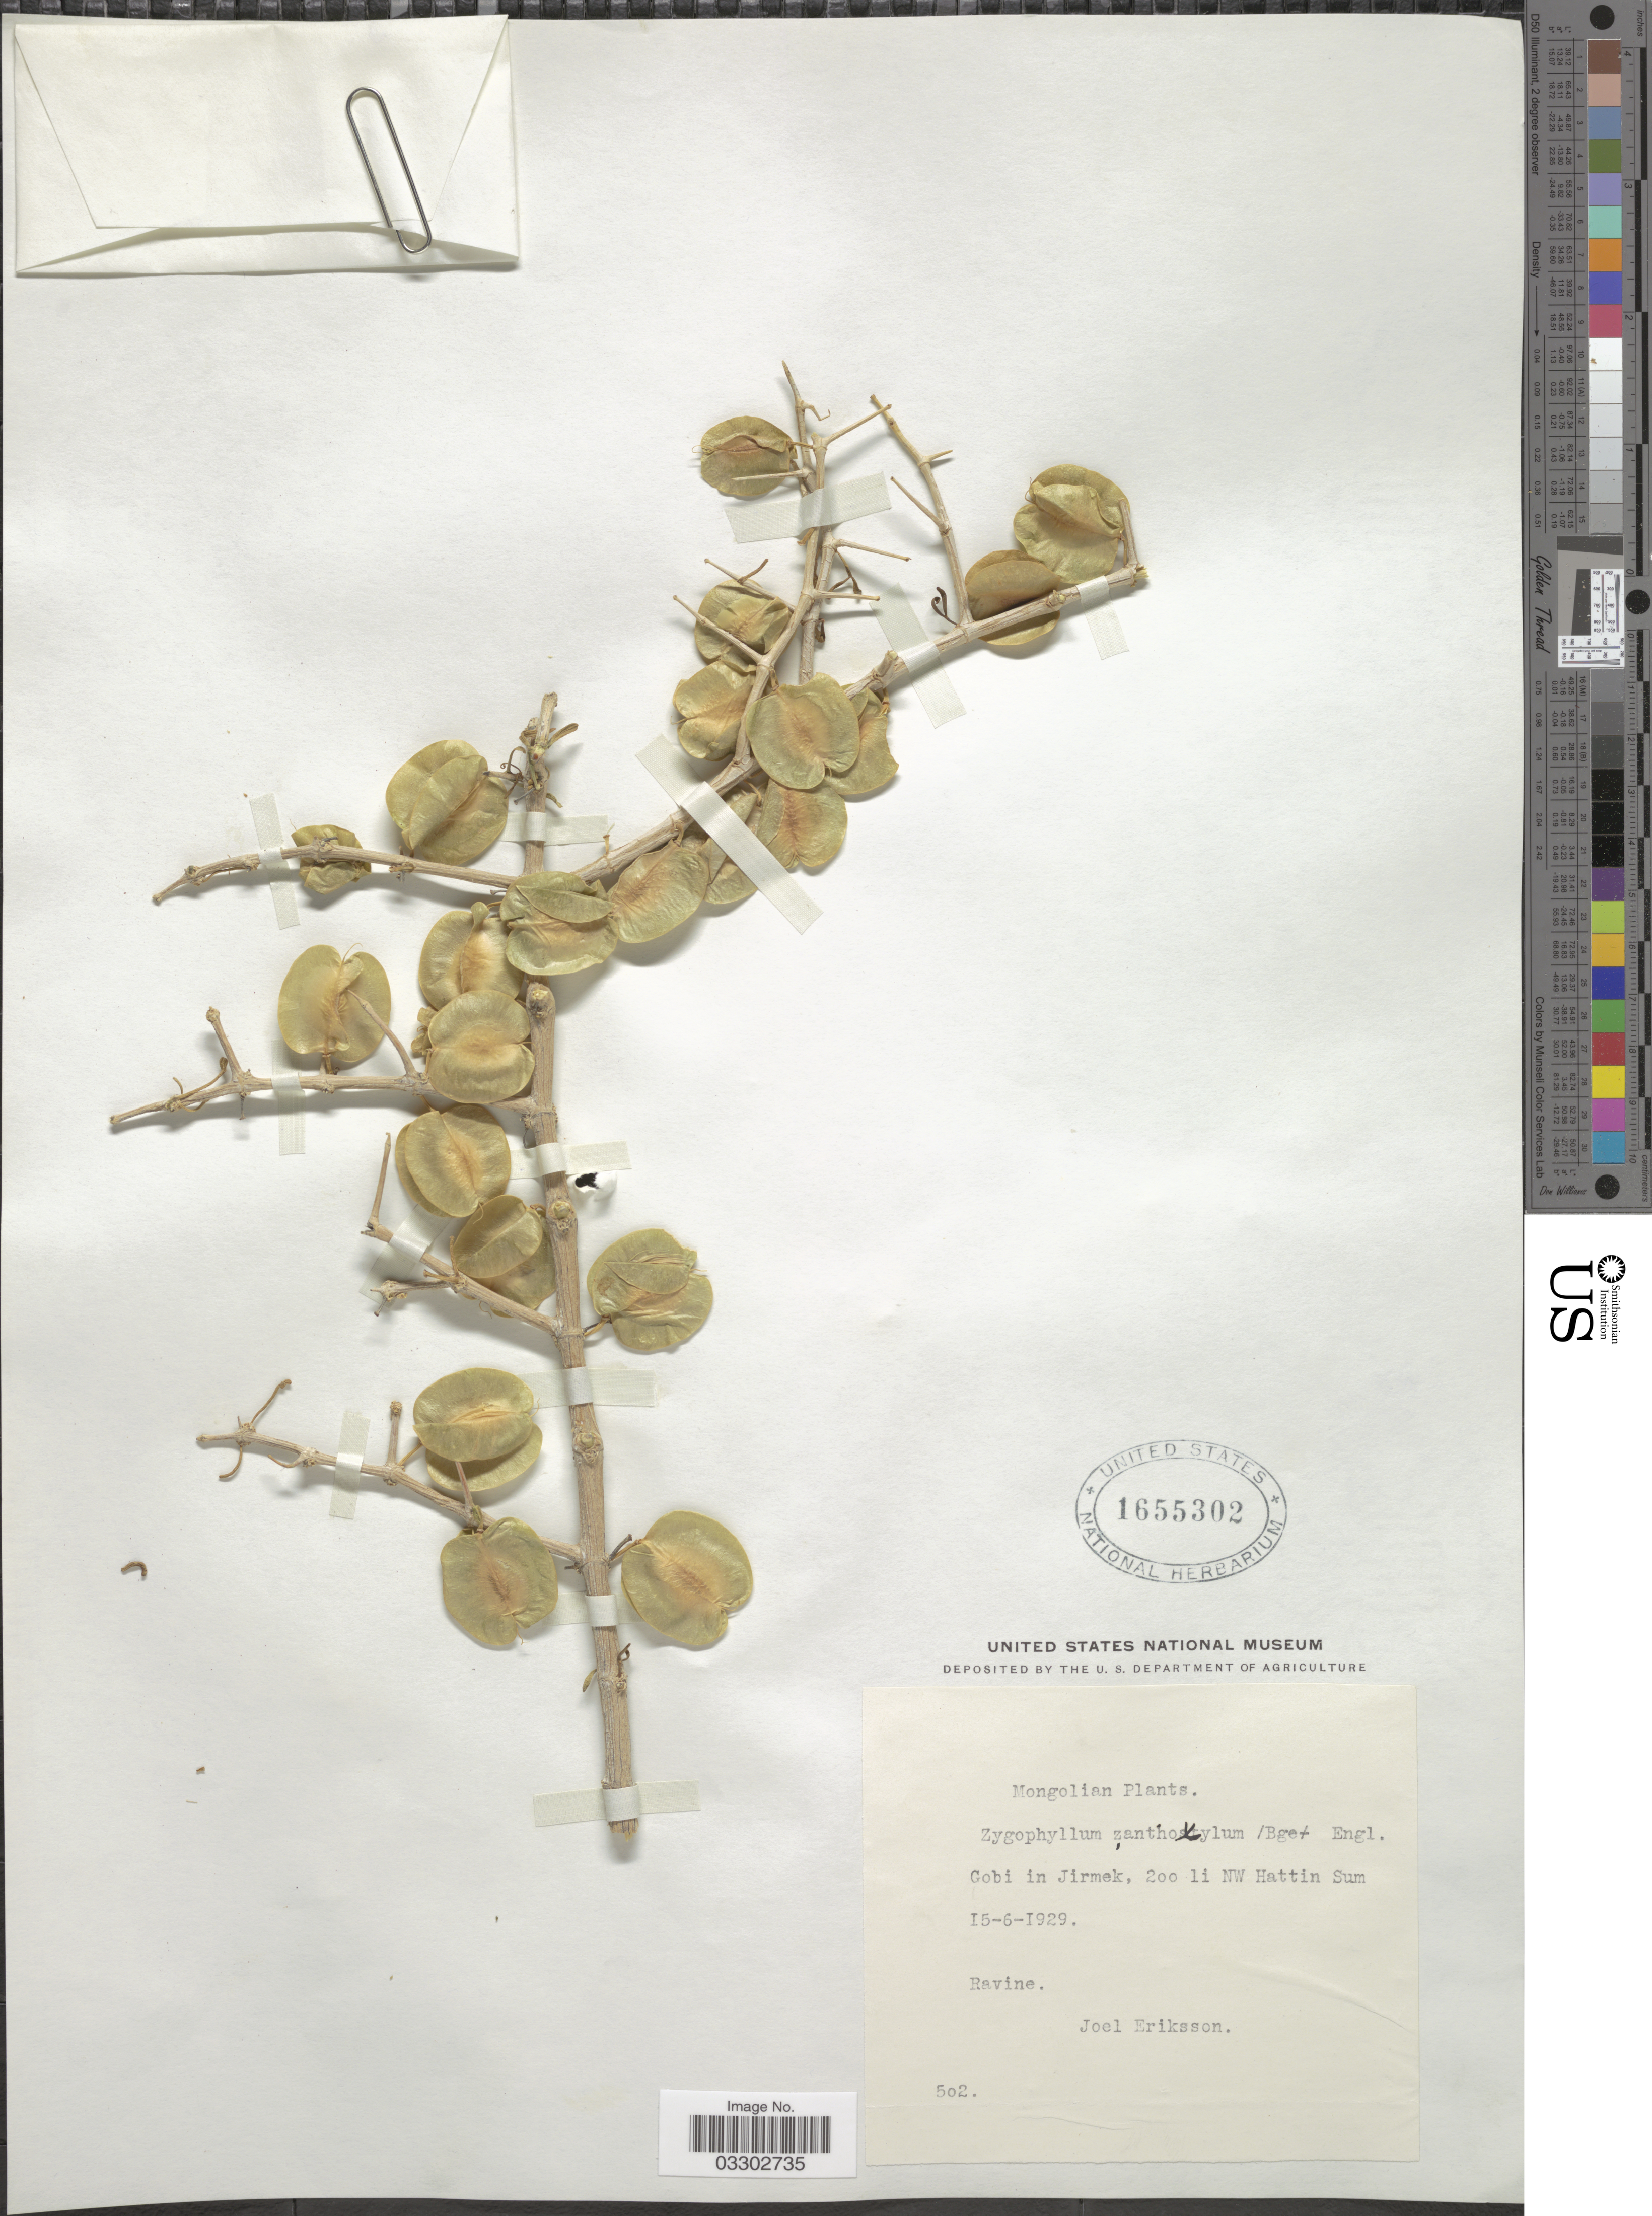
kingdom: Plantae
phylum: Tracheophyta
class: Magnoliopsida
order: Zygophyllales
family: Zygophyllaceae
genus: Zygophyllum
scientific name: Zygophyllum xanthoxylum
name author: Engl.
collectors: J. Eriksson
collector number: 502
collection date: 1929-06-15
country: Mongolia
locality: Gobi in Jirmek, 200 li NW Hattin Sum.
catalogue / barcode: US 1655302